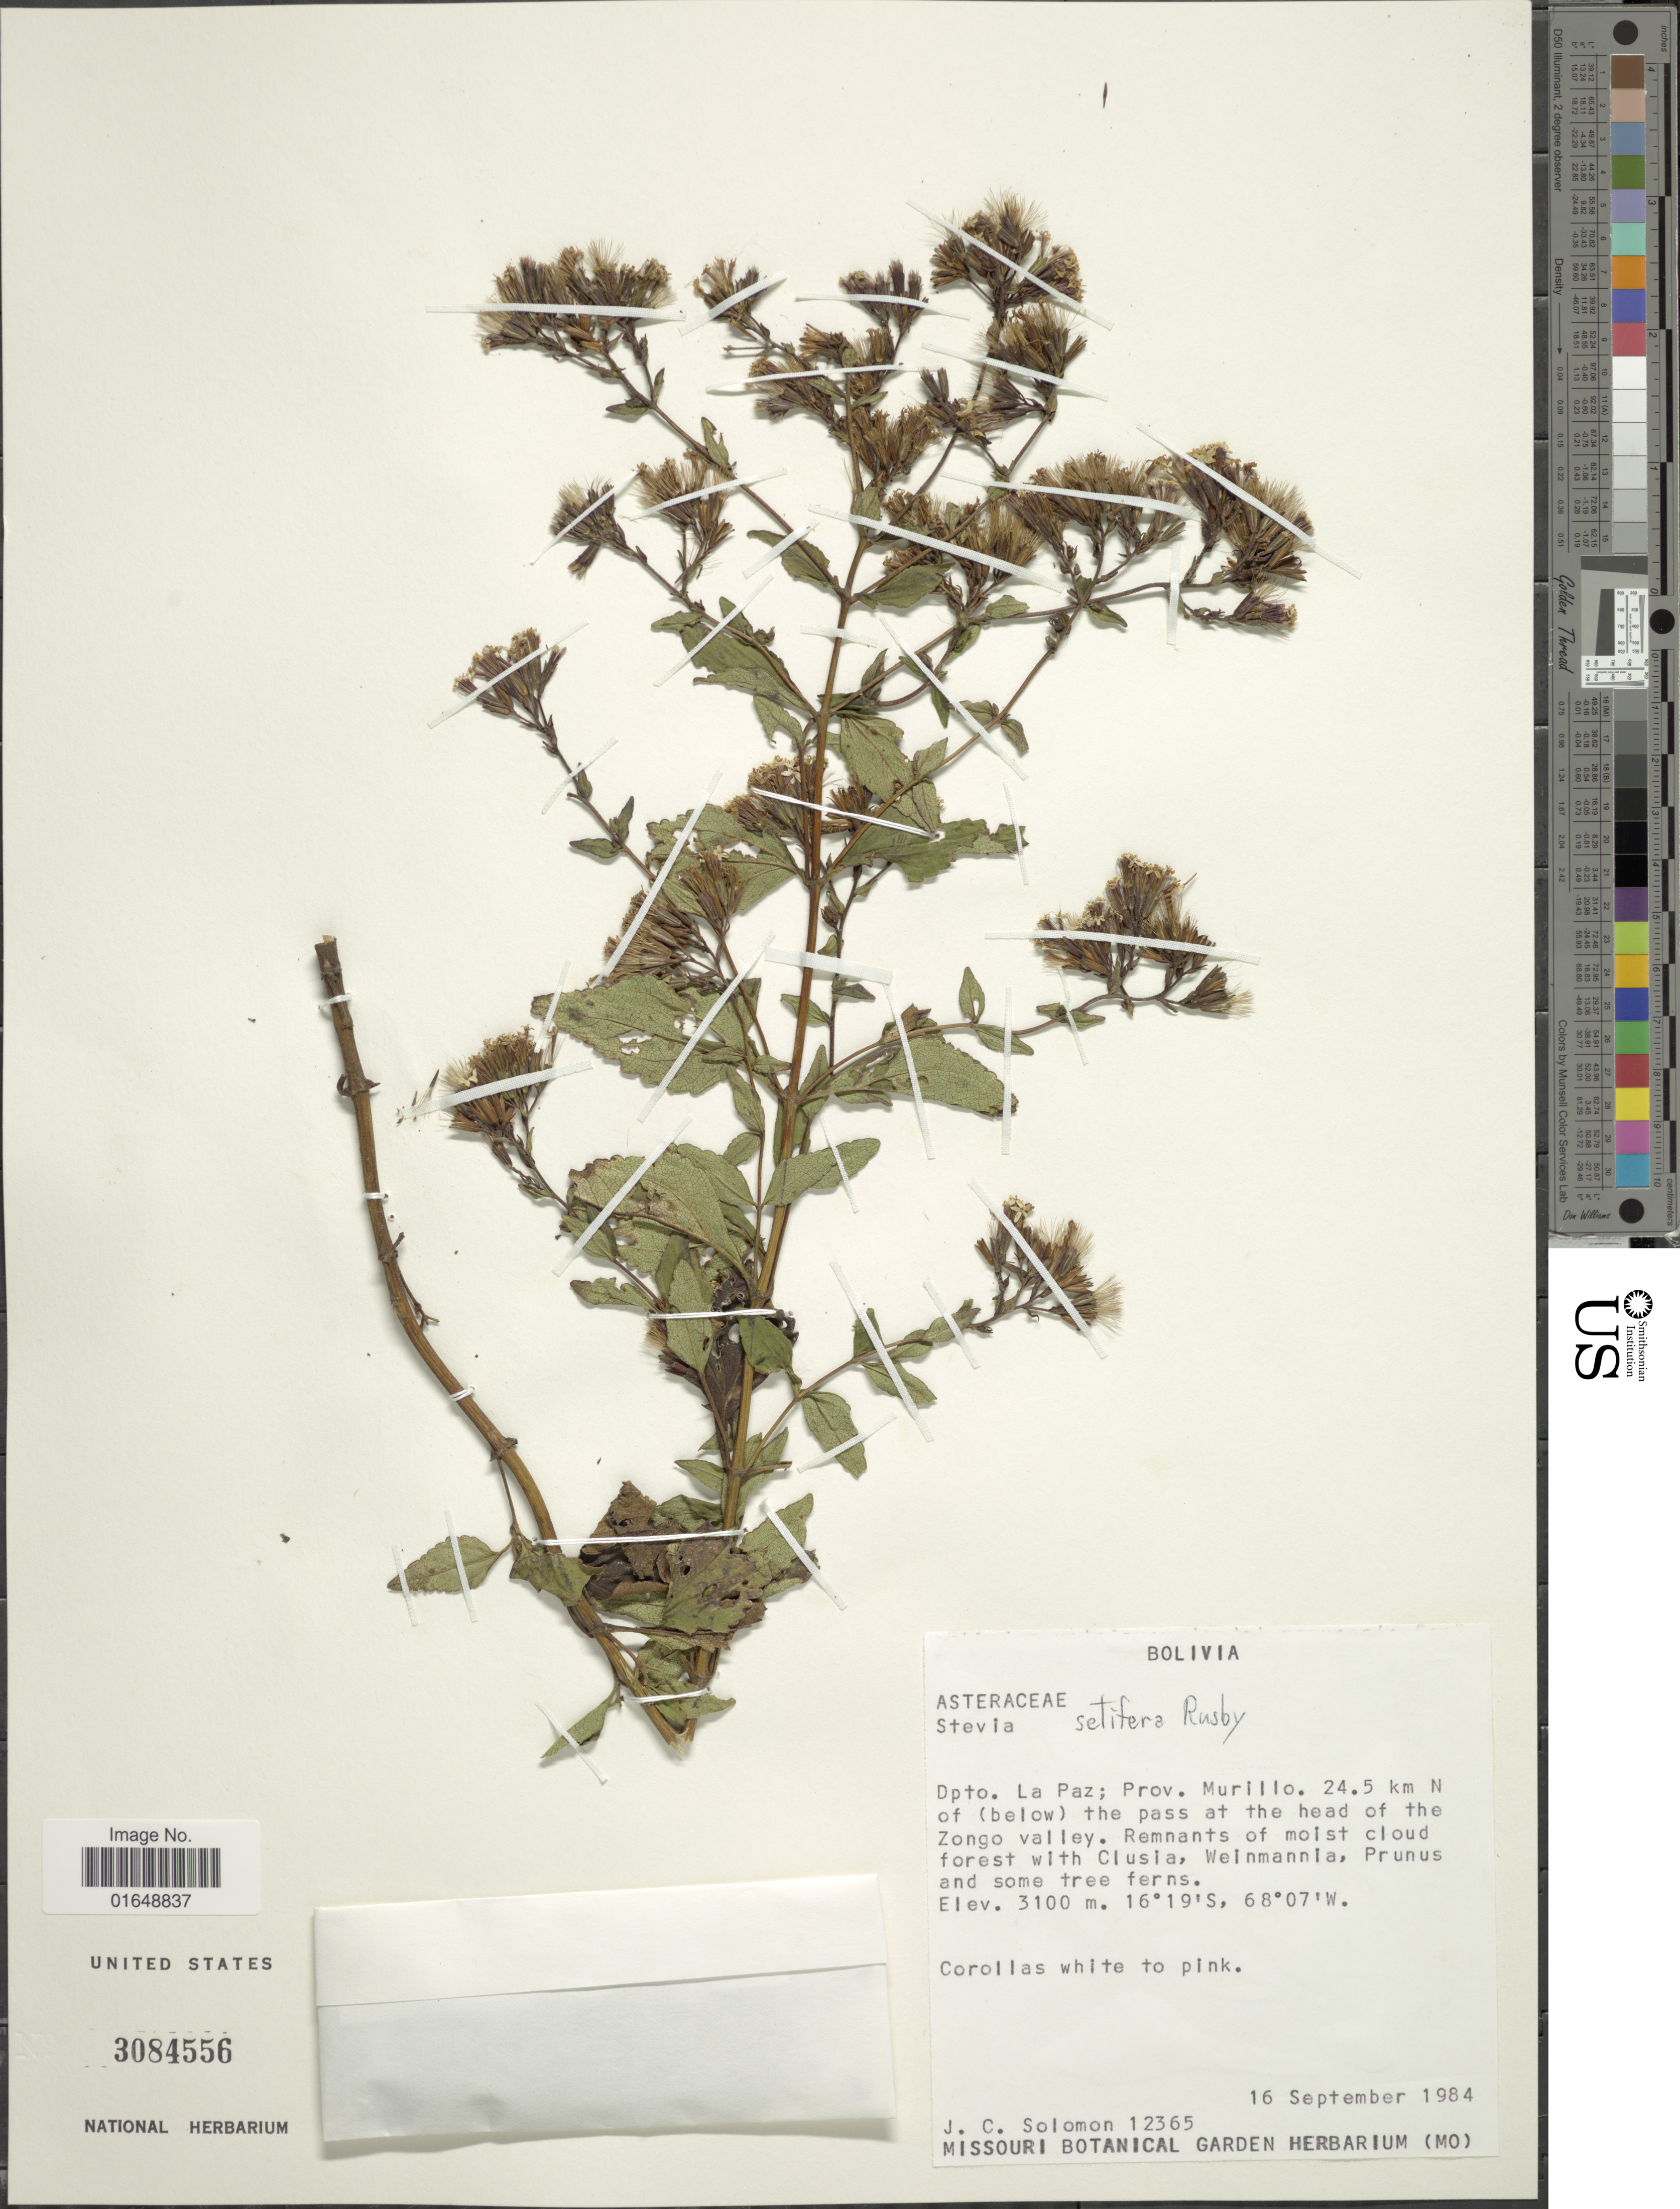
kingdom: Plantae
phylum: Tracheophyta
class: Magnoliopsida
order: Asterales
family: Asteraceae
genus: Stevia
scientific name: Stevia setifera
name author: Rusby ex B.L. Rob.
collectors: J. C. Solomon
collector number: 12365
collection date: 1984-09-16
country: Bolivia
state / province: La Paz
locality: Dpto. La Paz; Prov. Murillo. 24.5 km N of (below) the pass at the head of the Zongo valley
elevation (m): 3100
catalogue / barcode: US 3084556